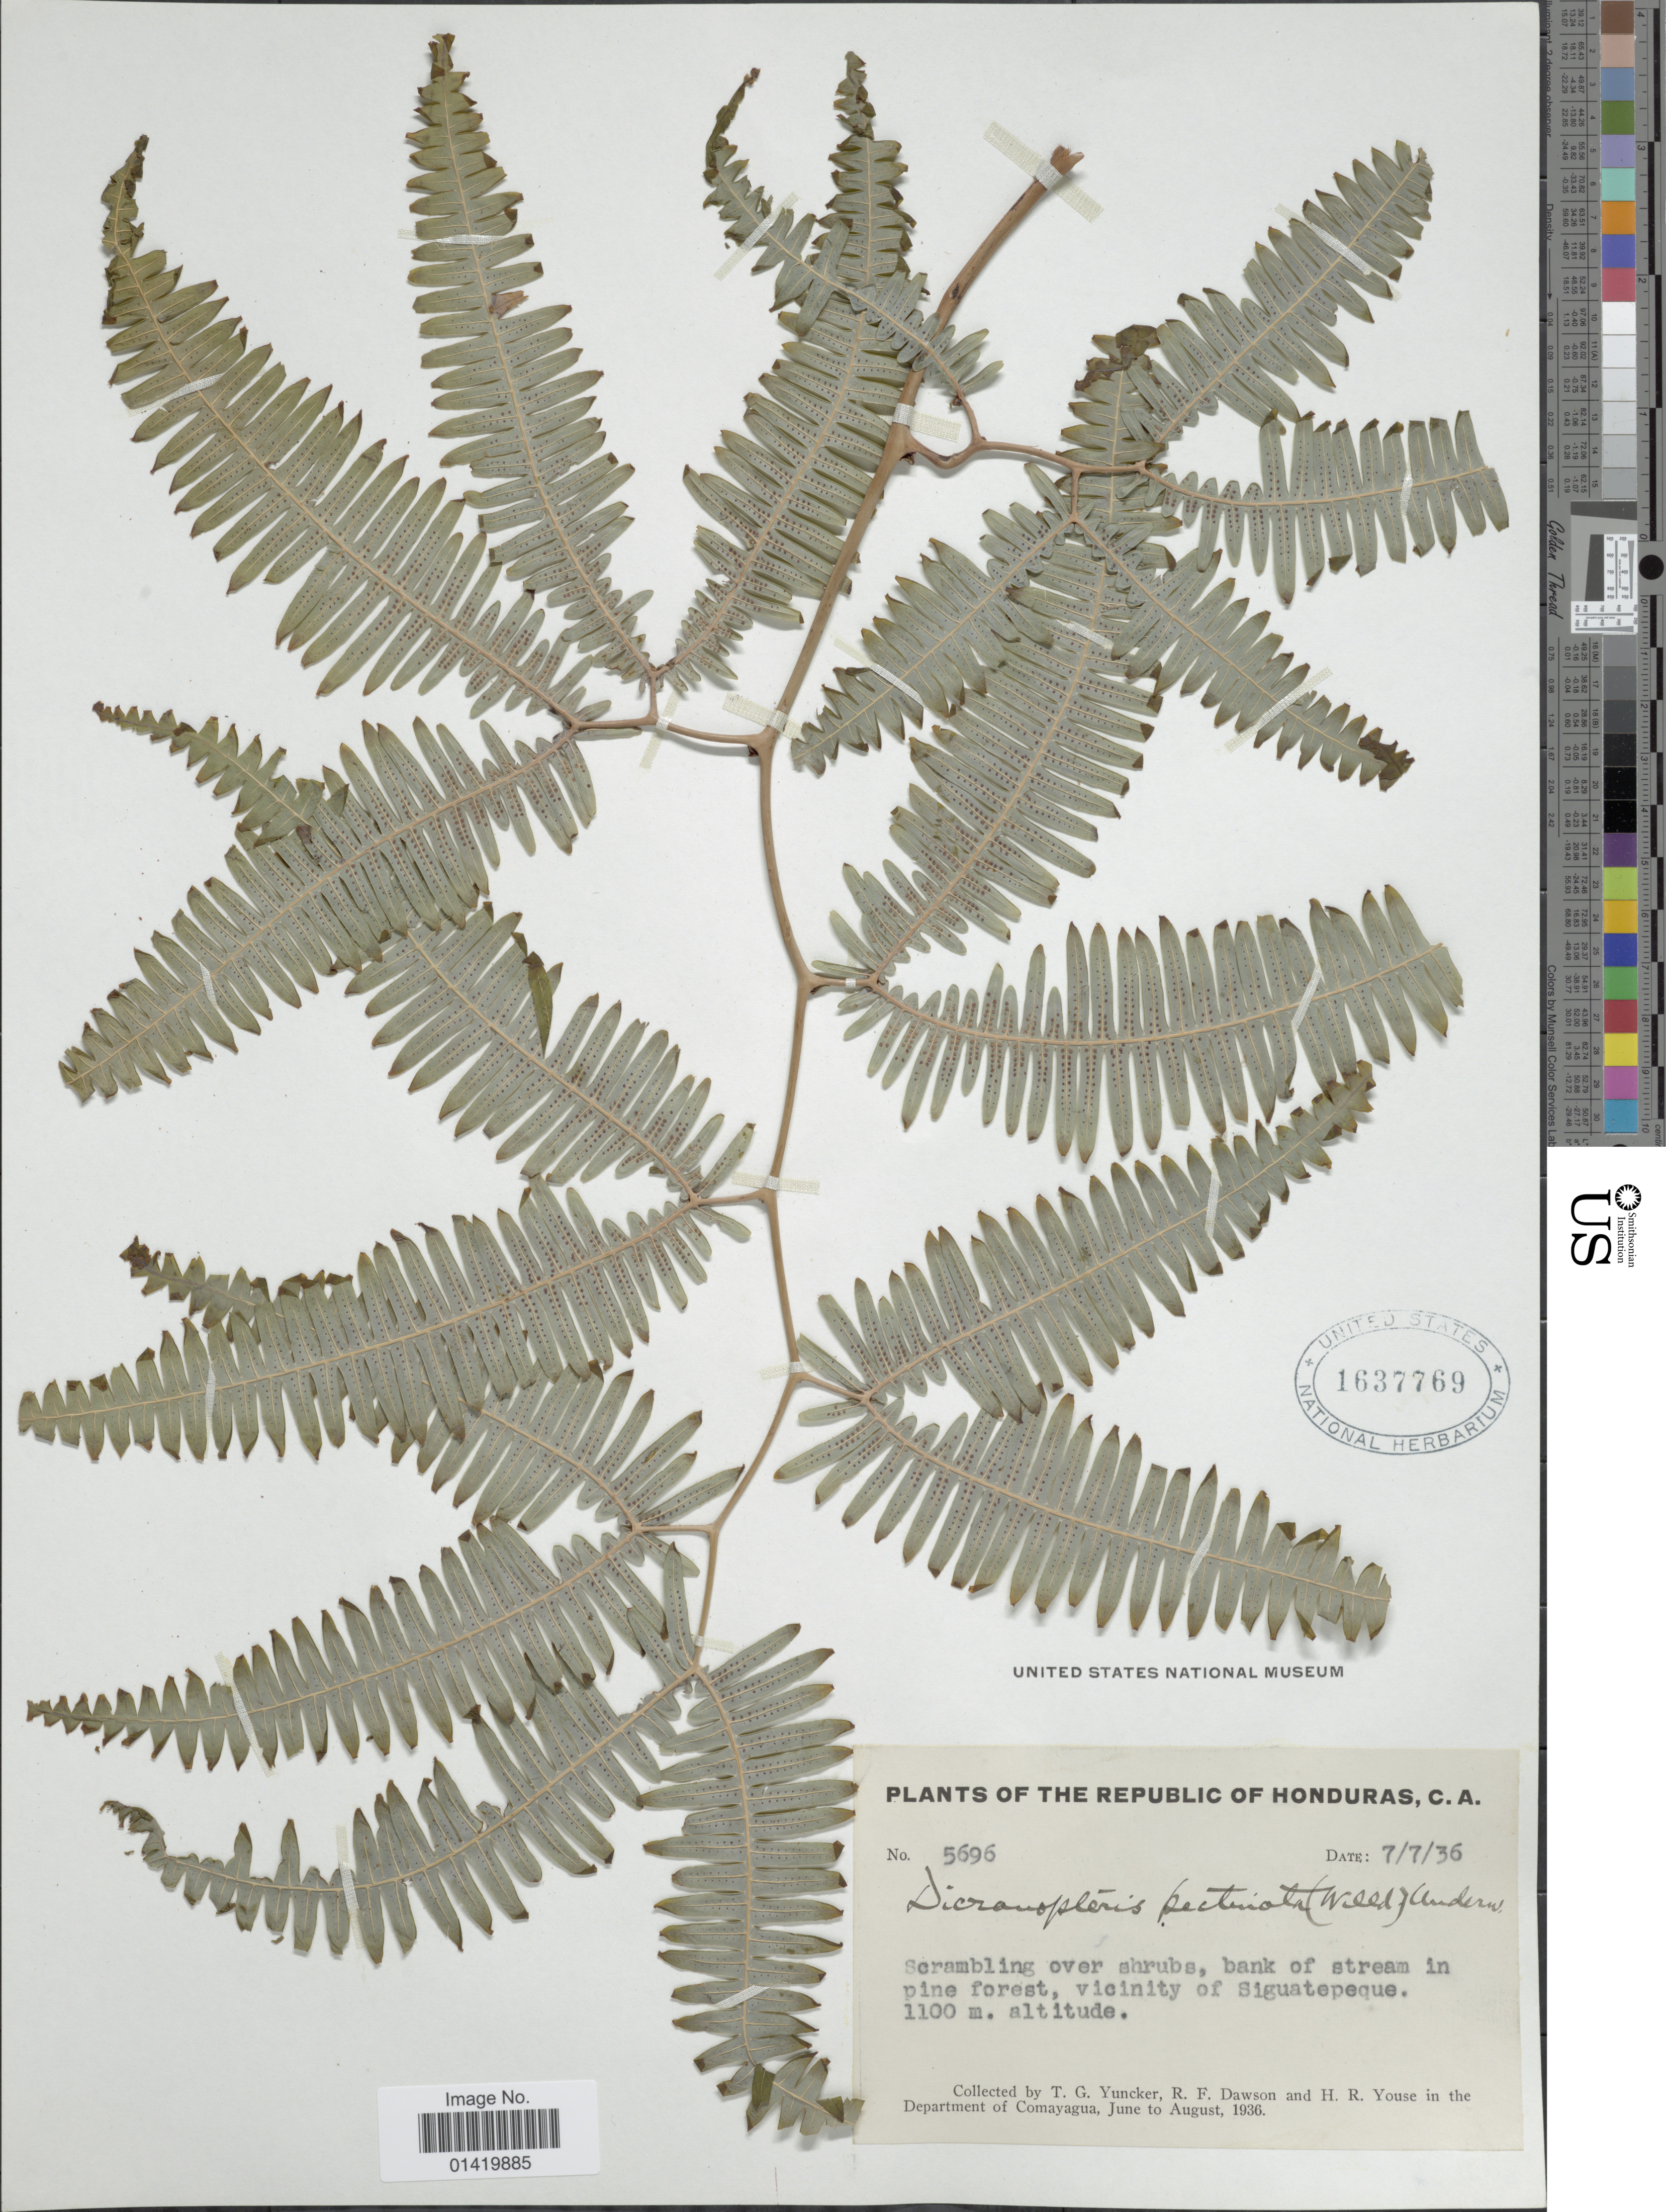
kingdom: Plantae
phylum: Tracheophyta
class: Polypodiopsida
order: Gleicheniales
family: Gleicheniaceae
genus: Gleichenella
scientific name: Gleichenella pectinata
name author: (Willd.) Ching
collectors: T. G. Yuncker & R. F. Dawson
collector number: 5696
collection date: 1936-07-07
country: Honduras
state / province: Comayagua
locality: The Republic of Honduras, C.A. bank of stream in pine forest, vicinity of Siguatepeque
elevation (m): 1100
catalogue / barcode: US 1637769